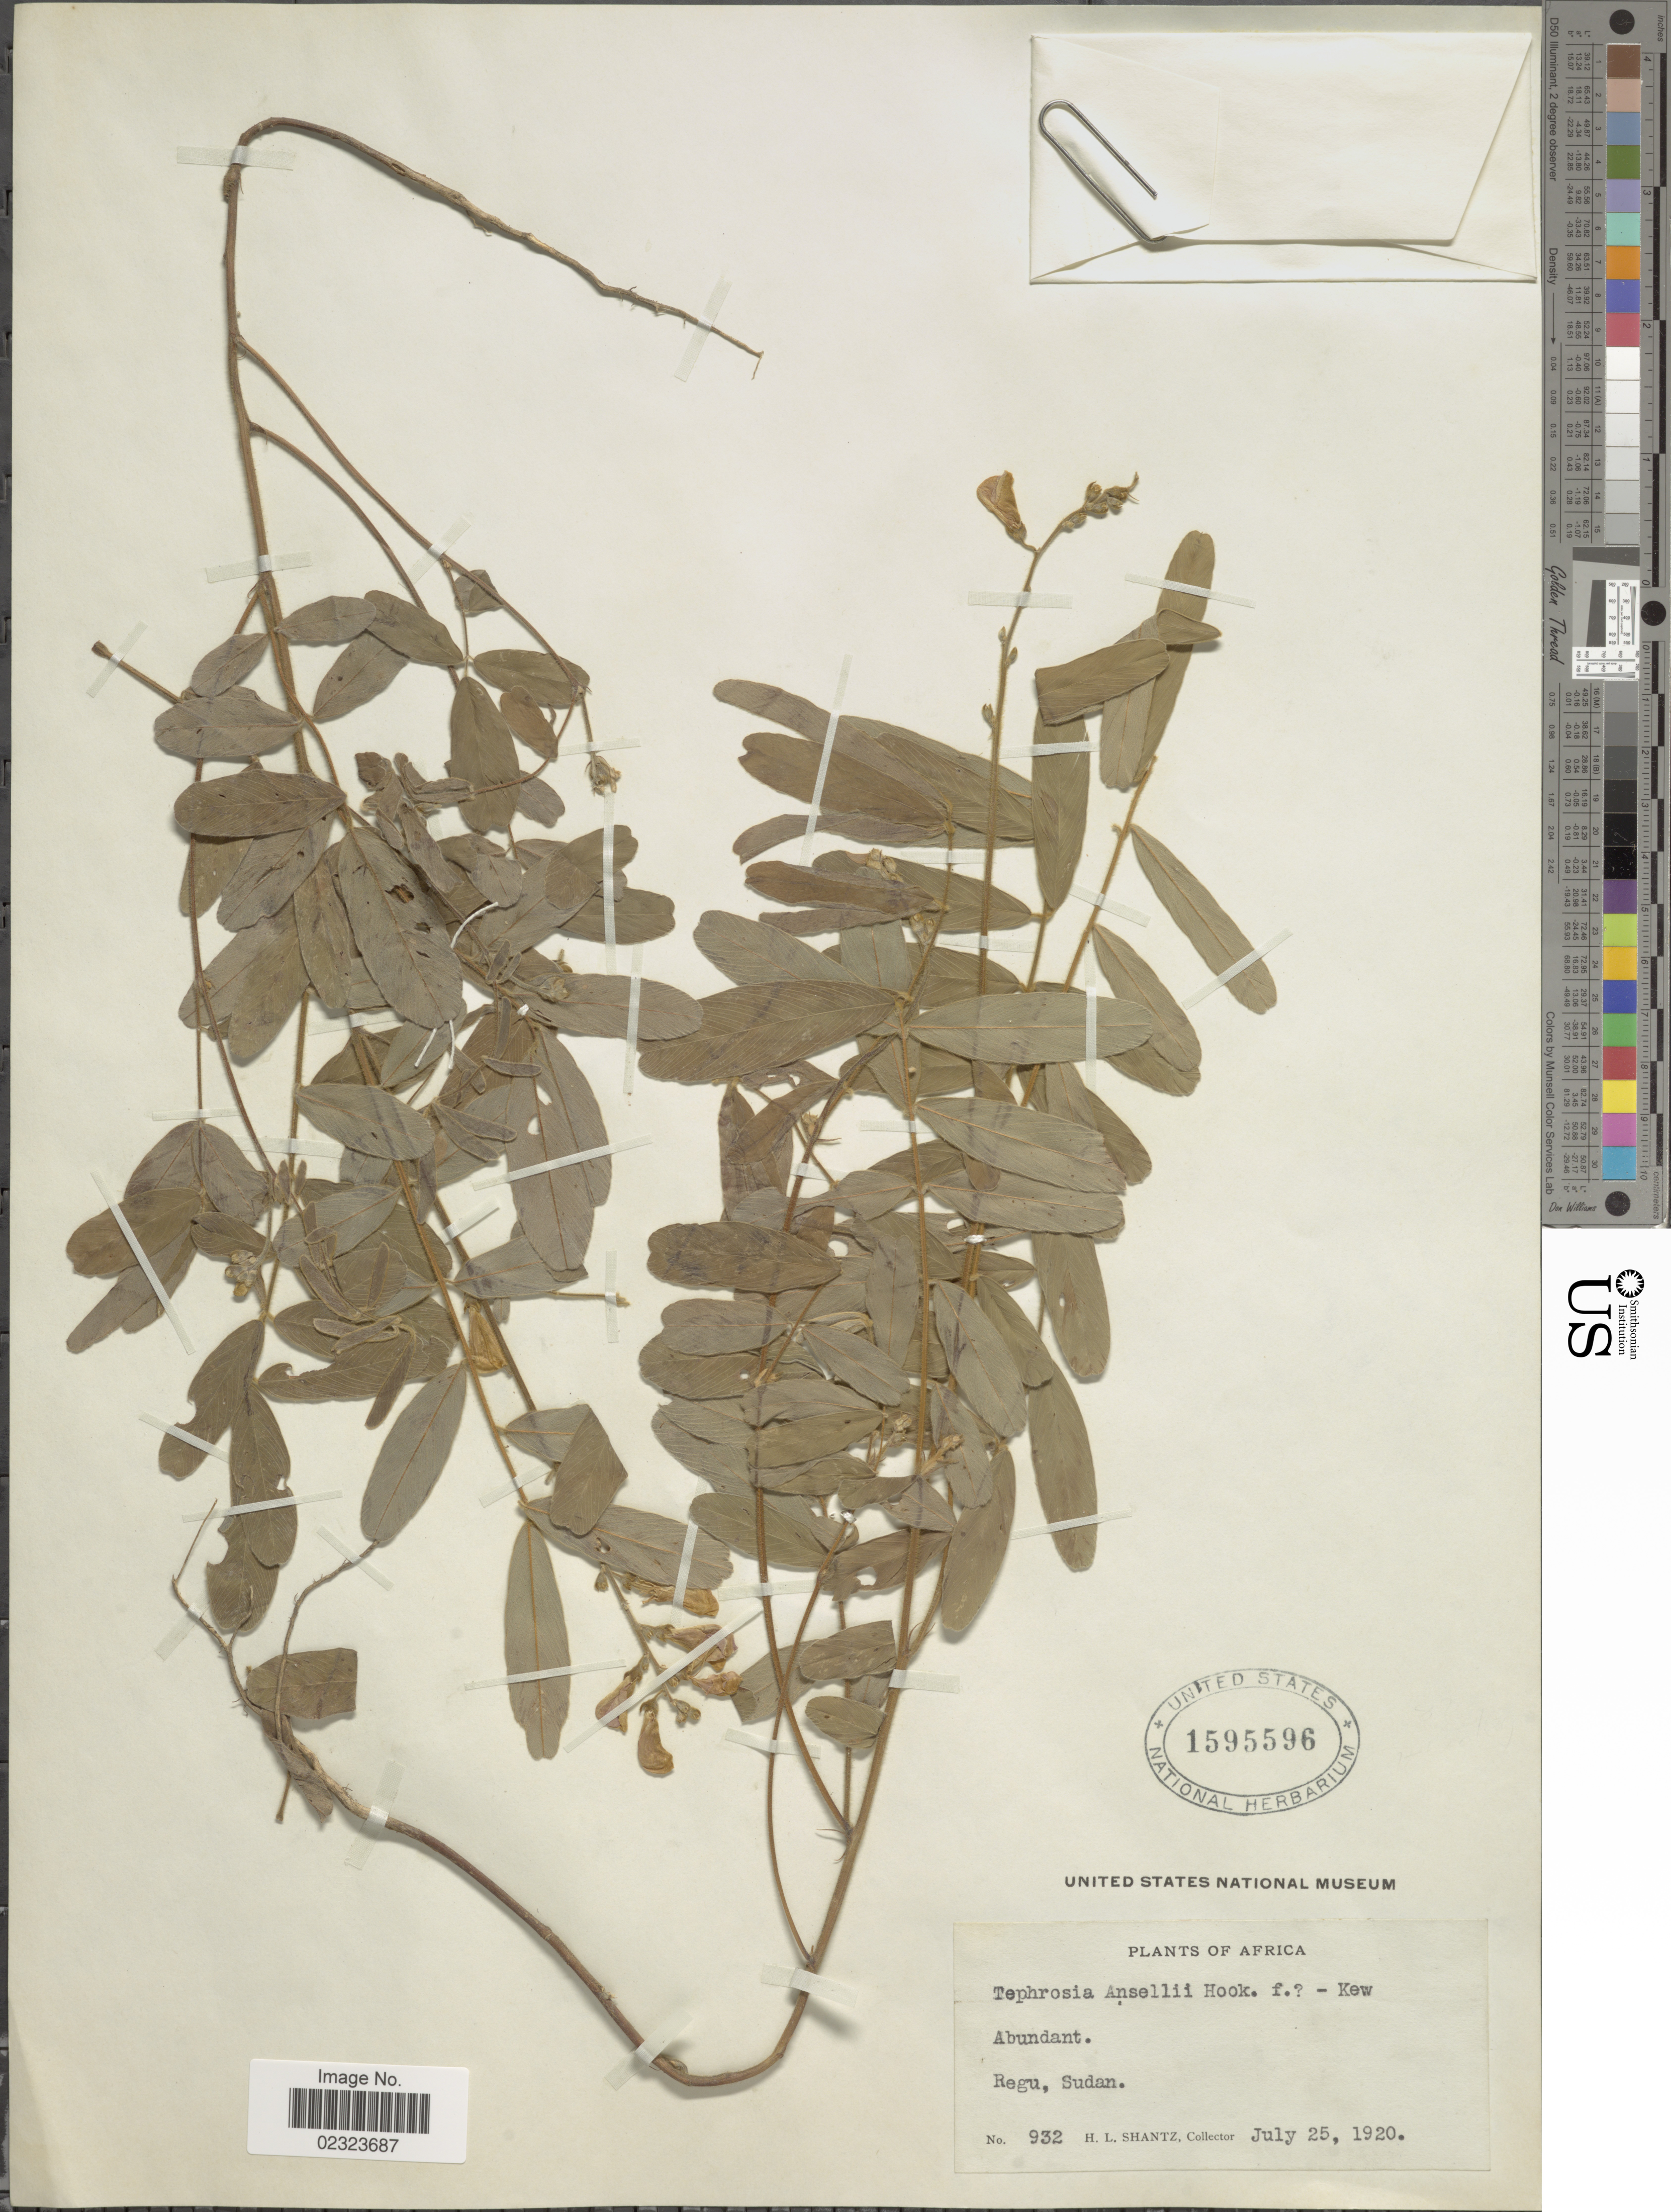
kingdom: Plantae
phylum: Tracheophyta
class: Magnoliopsida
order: Fabales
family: Fabaceae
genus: Tephrosia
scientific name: Tephrosia platycarpa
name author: Guill. & Perr.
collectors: H. Shantz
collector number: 932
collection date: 1920-07-25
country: Sudan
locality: Regu.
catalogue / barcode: US 1595596